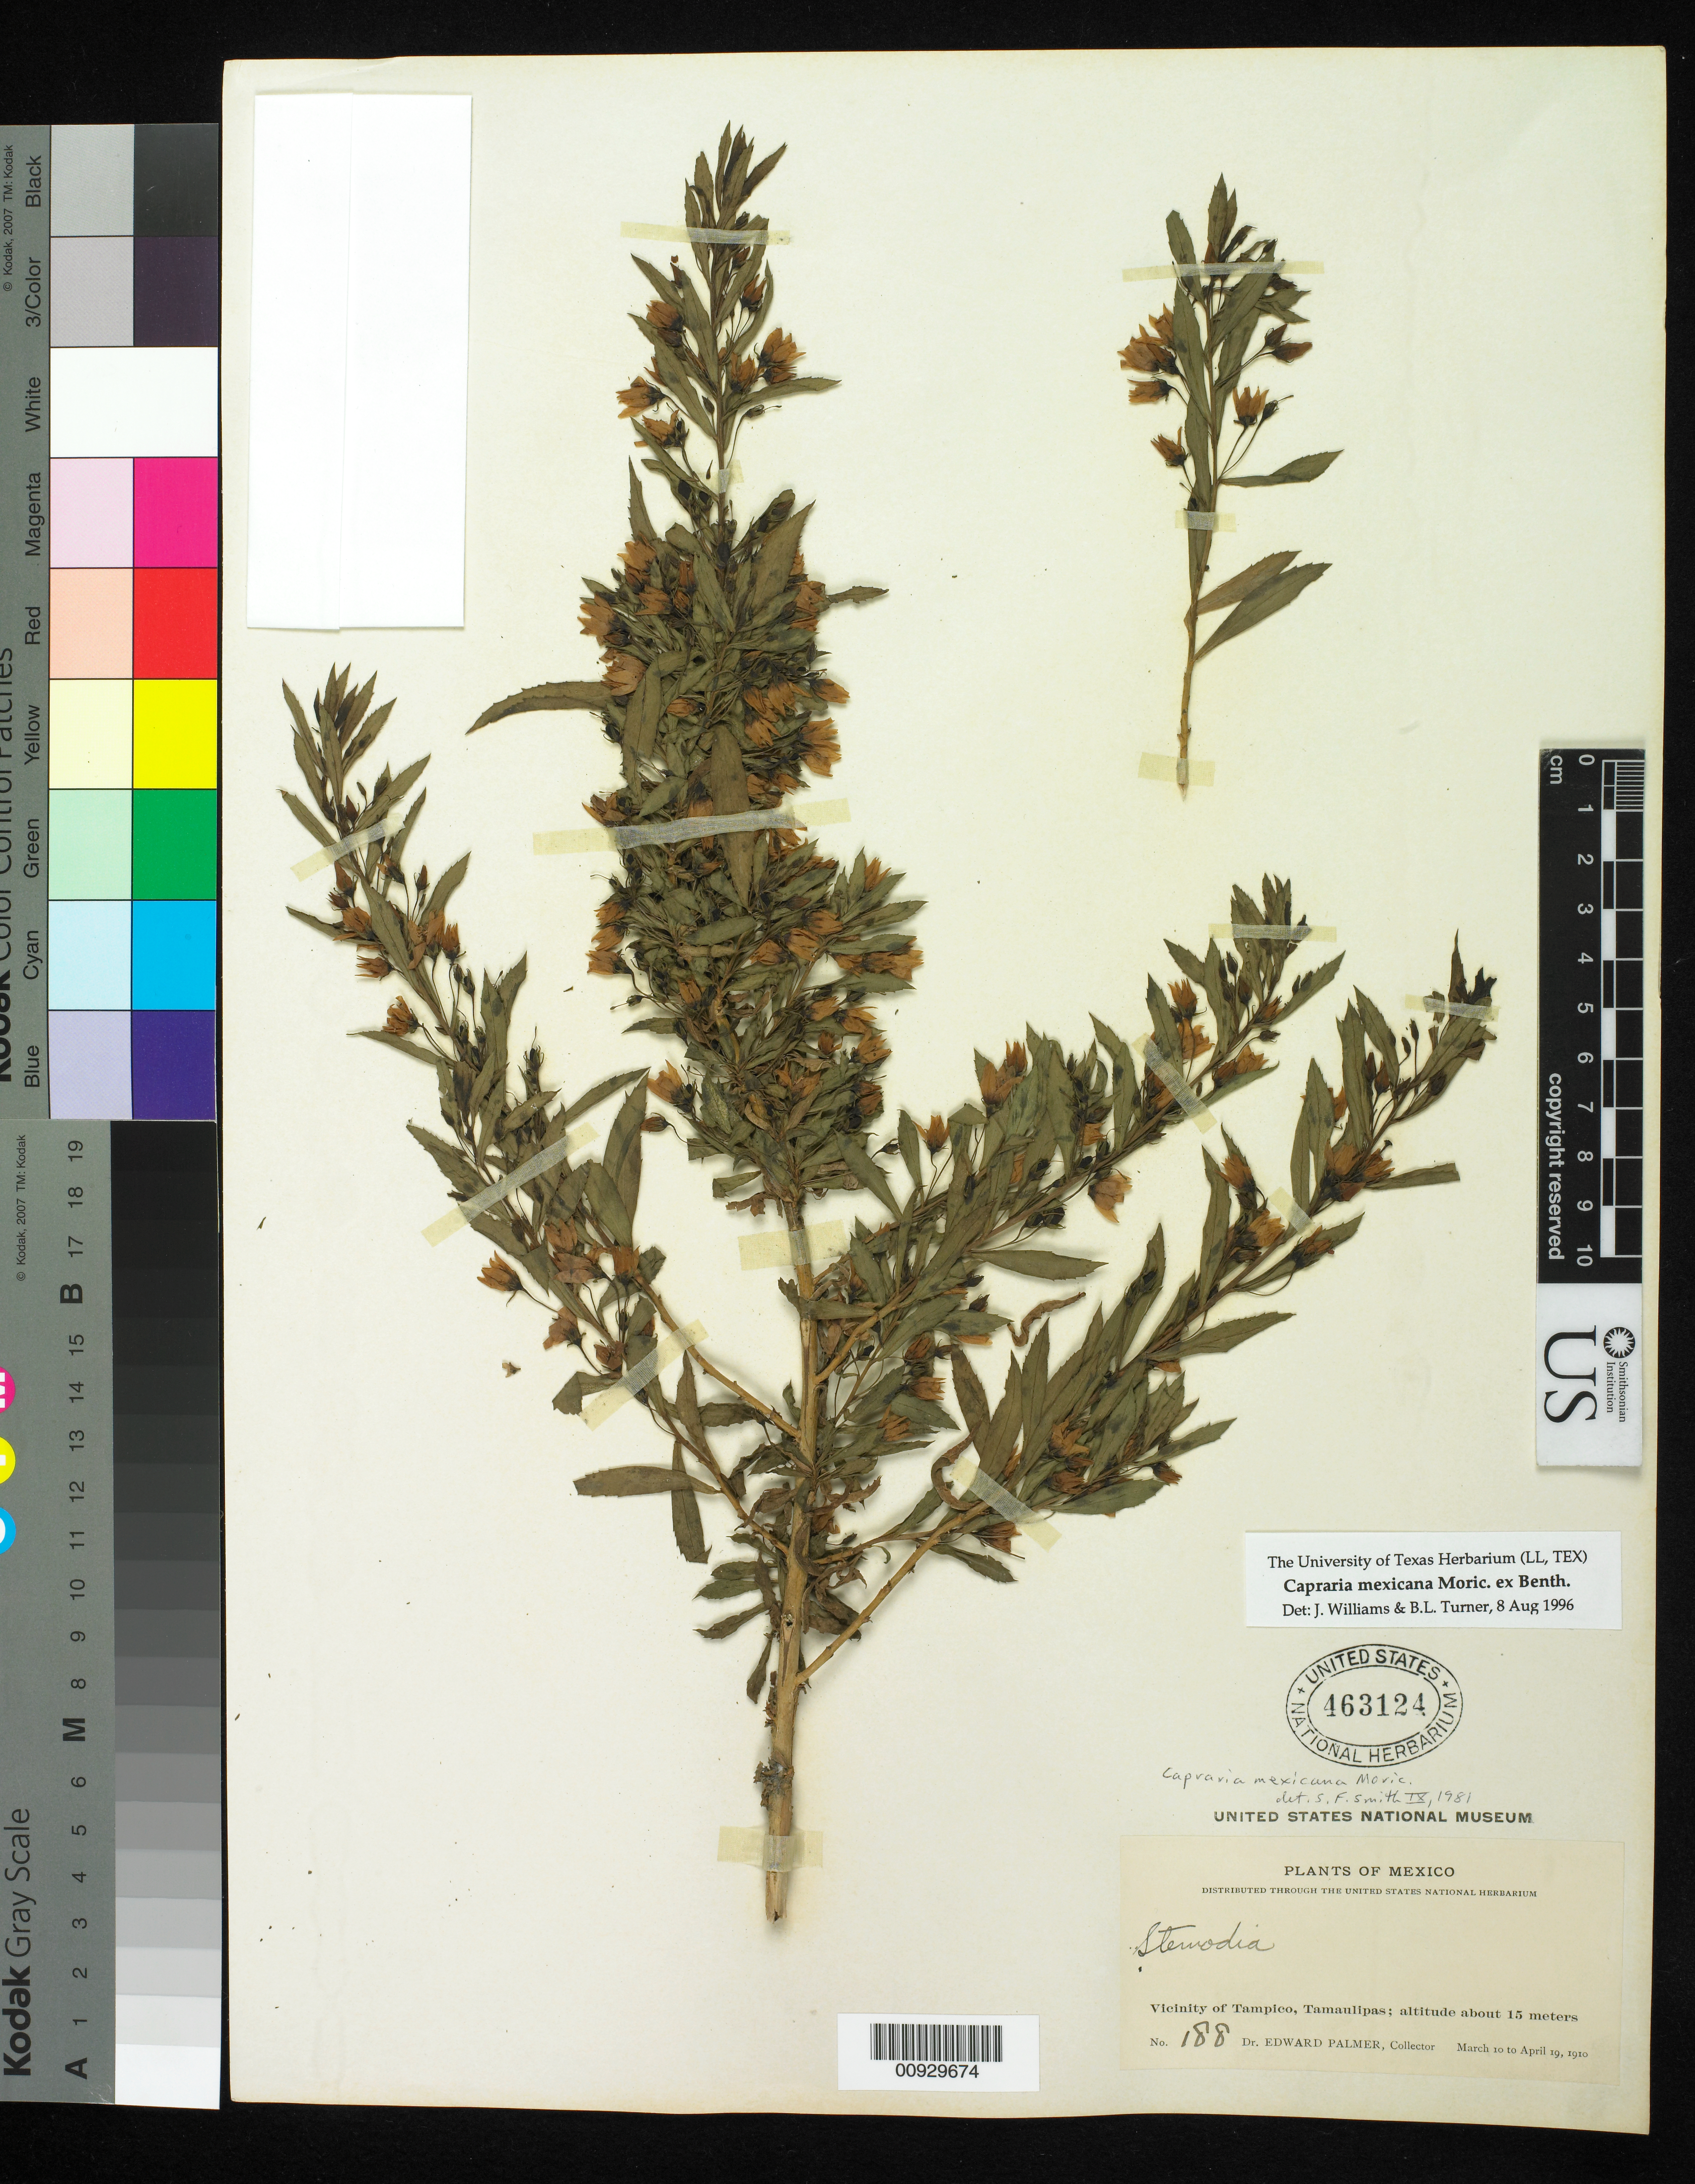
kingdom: Plantae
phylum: Tracheophyta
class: Magnoliopsida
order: Lamiales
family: Scrophulariaceae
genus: Capraria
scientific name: Capraria mexicana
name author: Moric. ex Benth.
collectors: E. Palmer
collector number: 188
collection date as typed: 10 Mar 1910 to 19 Apr 1910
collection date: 1910-03-10/1910-04-19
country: Mexico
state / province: Tamaulipas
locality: Vicinity of Tampico.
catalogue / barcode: US 463124